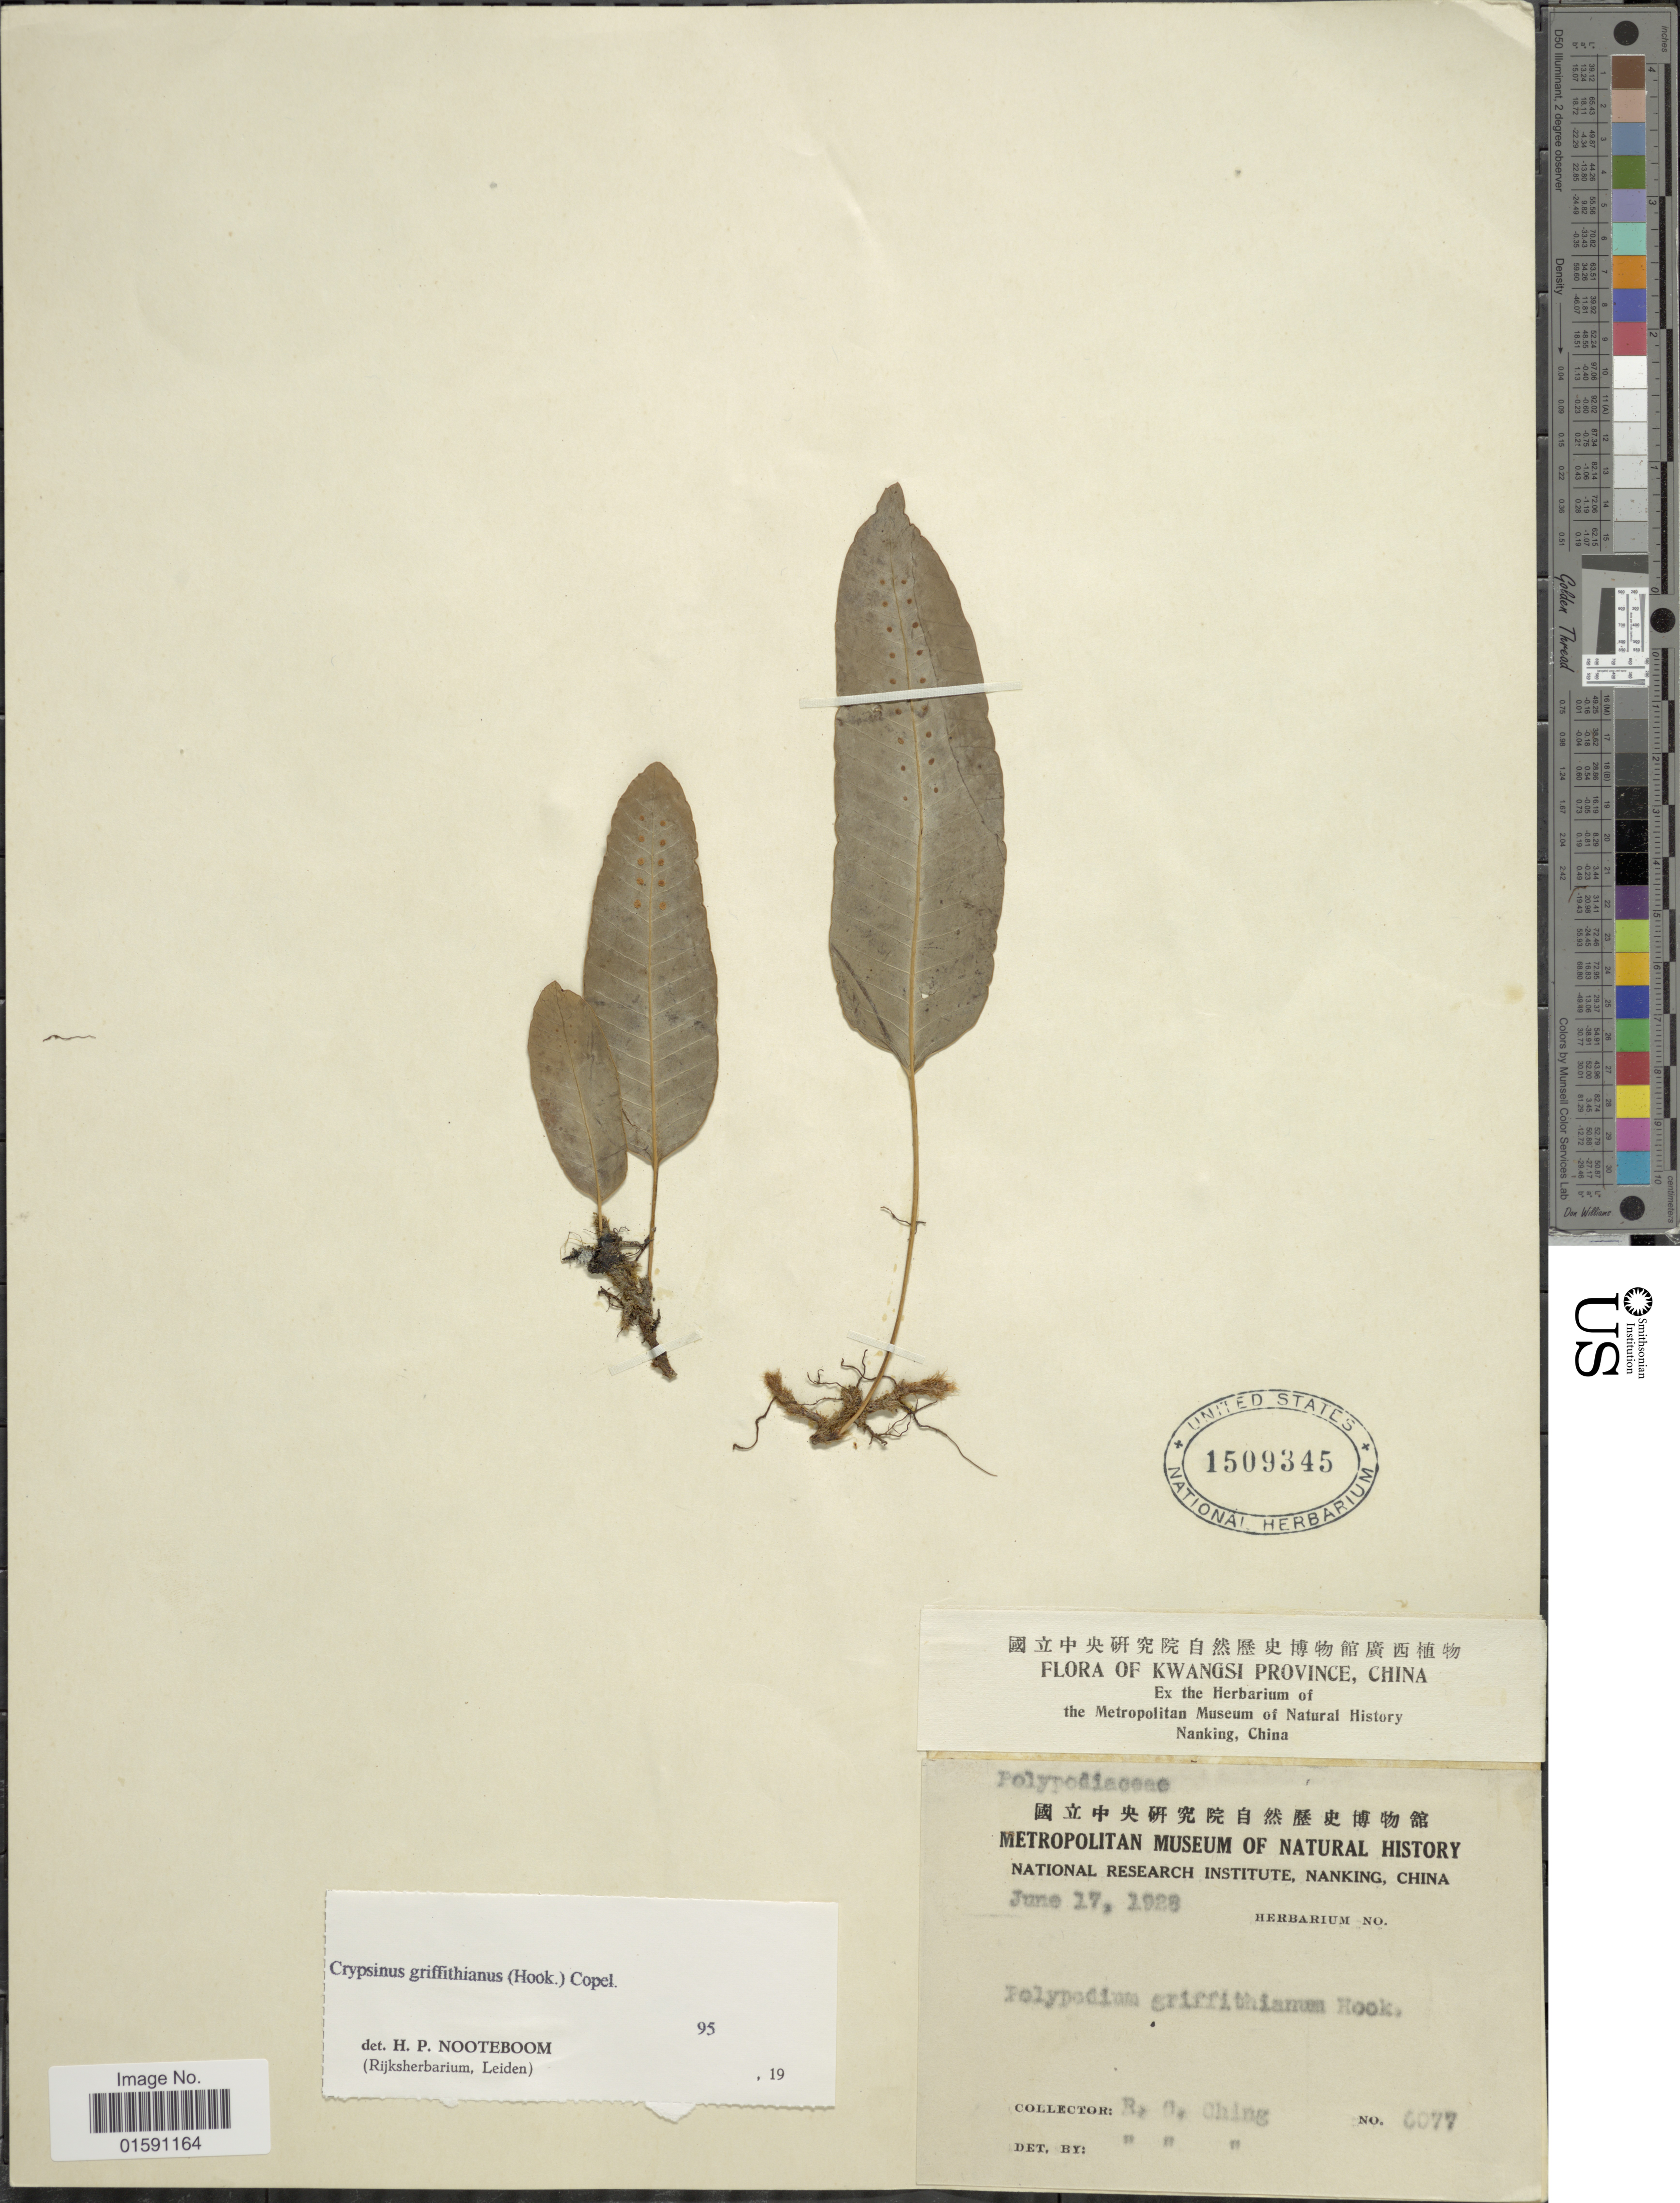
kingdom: Plantae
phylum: Tracheophyta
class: Polypodiopsida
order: Polypodiales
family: Polypodiaceae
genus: Selliguea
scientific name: Selliguea griffithiana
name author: (Hook.) Fraser-Jenk.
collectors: R. C. Ching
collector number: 6077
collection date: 1928-06-17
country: China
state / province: Guangxi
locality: Kwangsi Province, China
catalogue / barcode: US 1509345